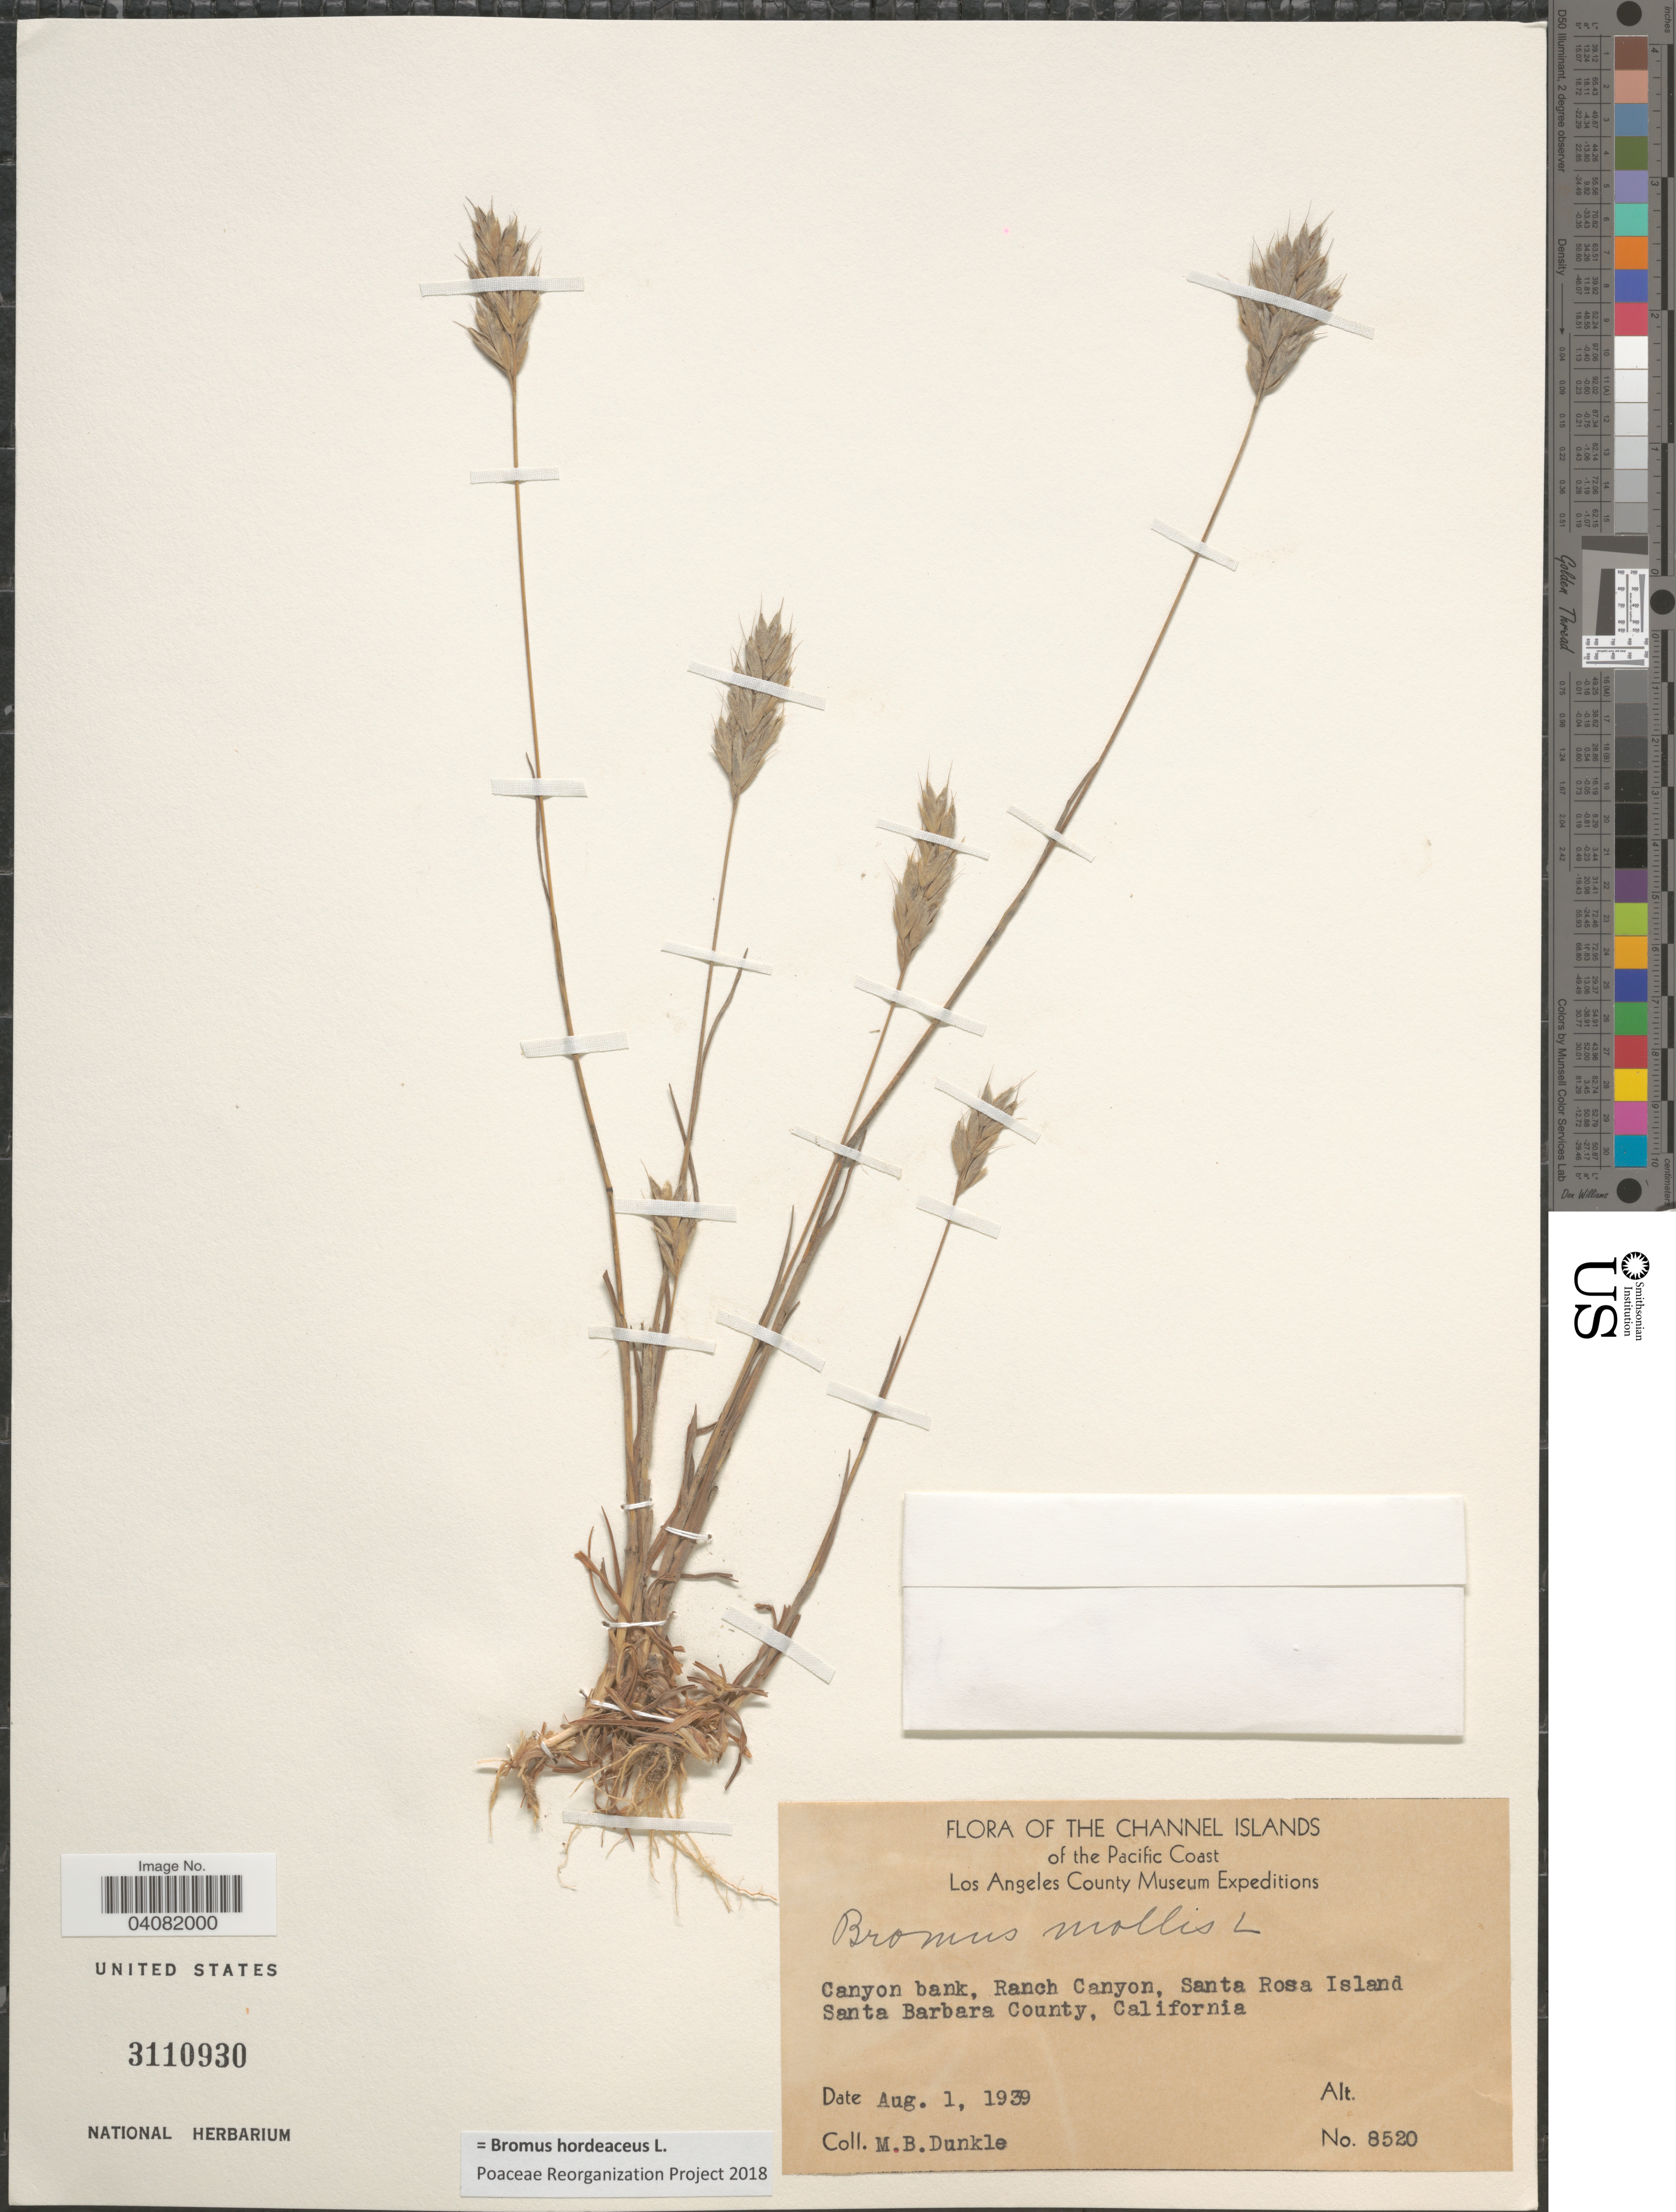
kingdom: Plantae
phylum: Tracheophyta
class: Liliopsida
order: Poales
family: Poaceae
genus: Bromus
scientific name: Bromus hordeaceus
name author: L.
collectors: M. Dunkle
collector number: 8520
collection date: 1939-08-01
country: United States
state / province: California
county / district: Santa Barbara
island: Santa Rosa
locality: The Channel Islands of the Pacific Coast. Los Angeles County Museum Expeditions. Canyon bank, Ranch Canyon, Santa Rosa Island. Santa Barbara County.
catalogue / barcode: US 3110930